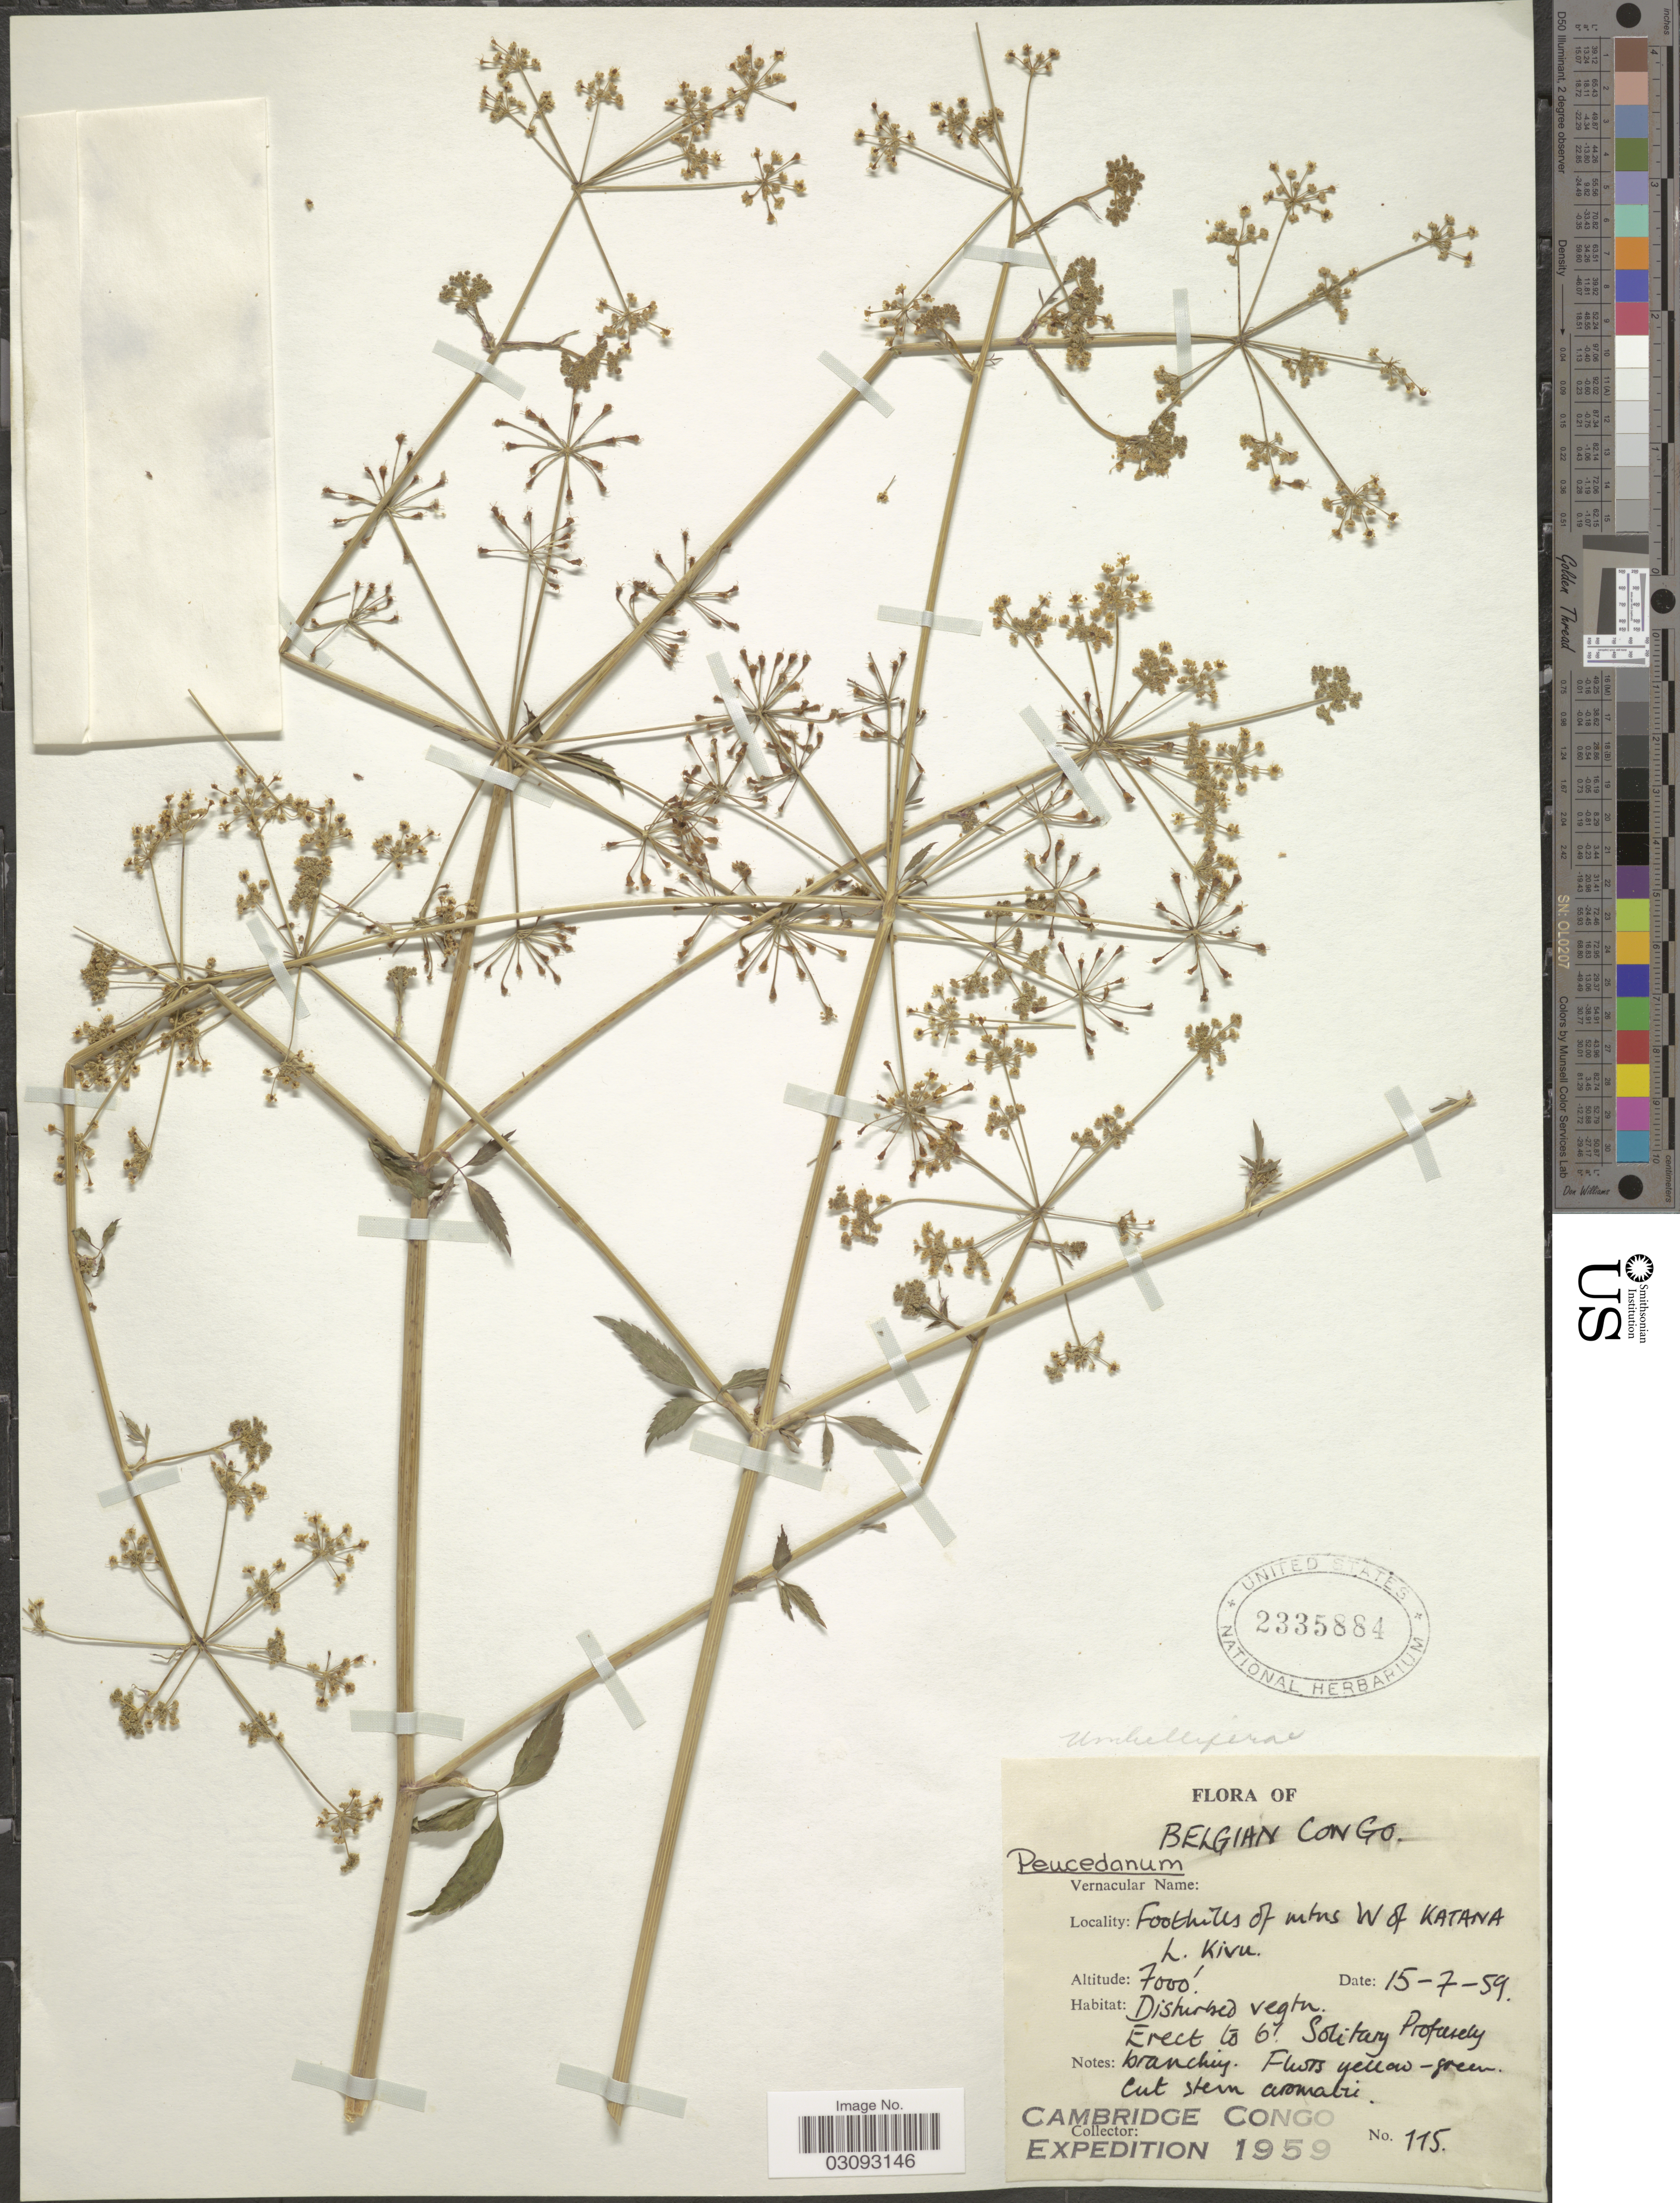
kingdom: Plantae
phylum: Tracheophyta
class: Magnoliopsida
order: Apiales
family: Apiaceae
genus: Peucedanum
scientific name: Peucedanum sp.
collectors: Cambridge Congo Expedition 1959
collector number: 115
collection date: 1959-07-15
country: Congo, Democratic Republic of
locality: Belgian Congo. Foothills of mtns W of Katana L. Kivu.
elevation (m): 2134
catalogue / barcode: US 2335884